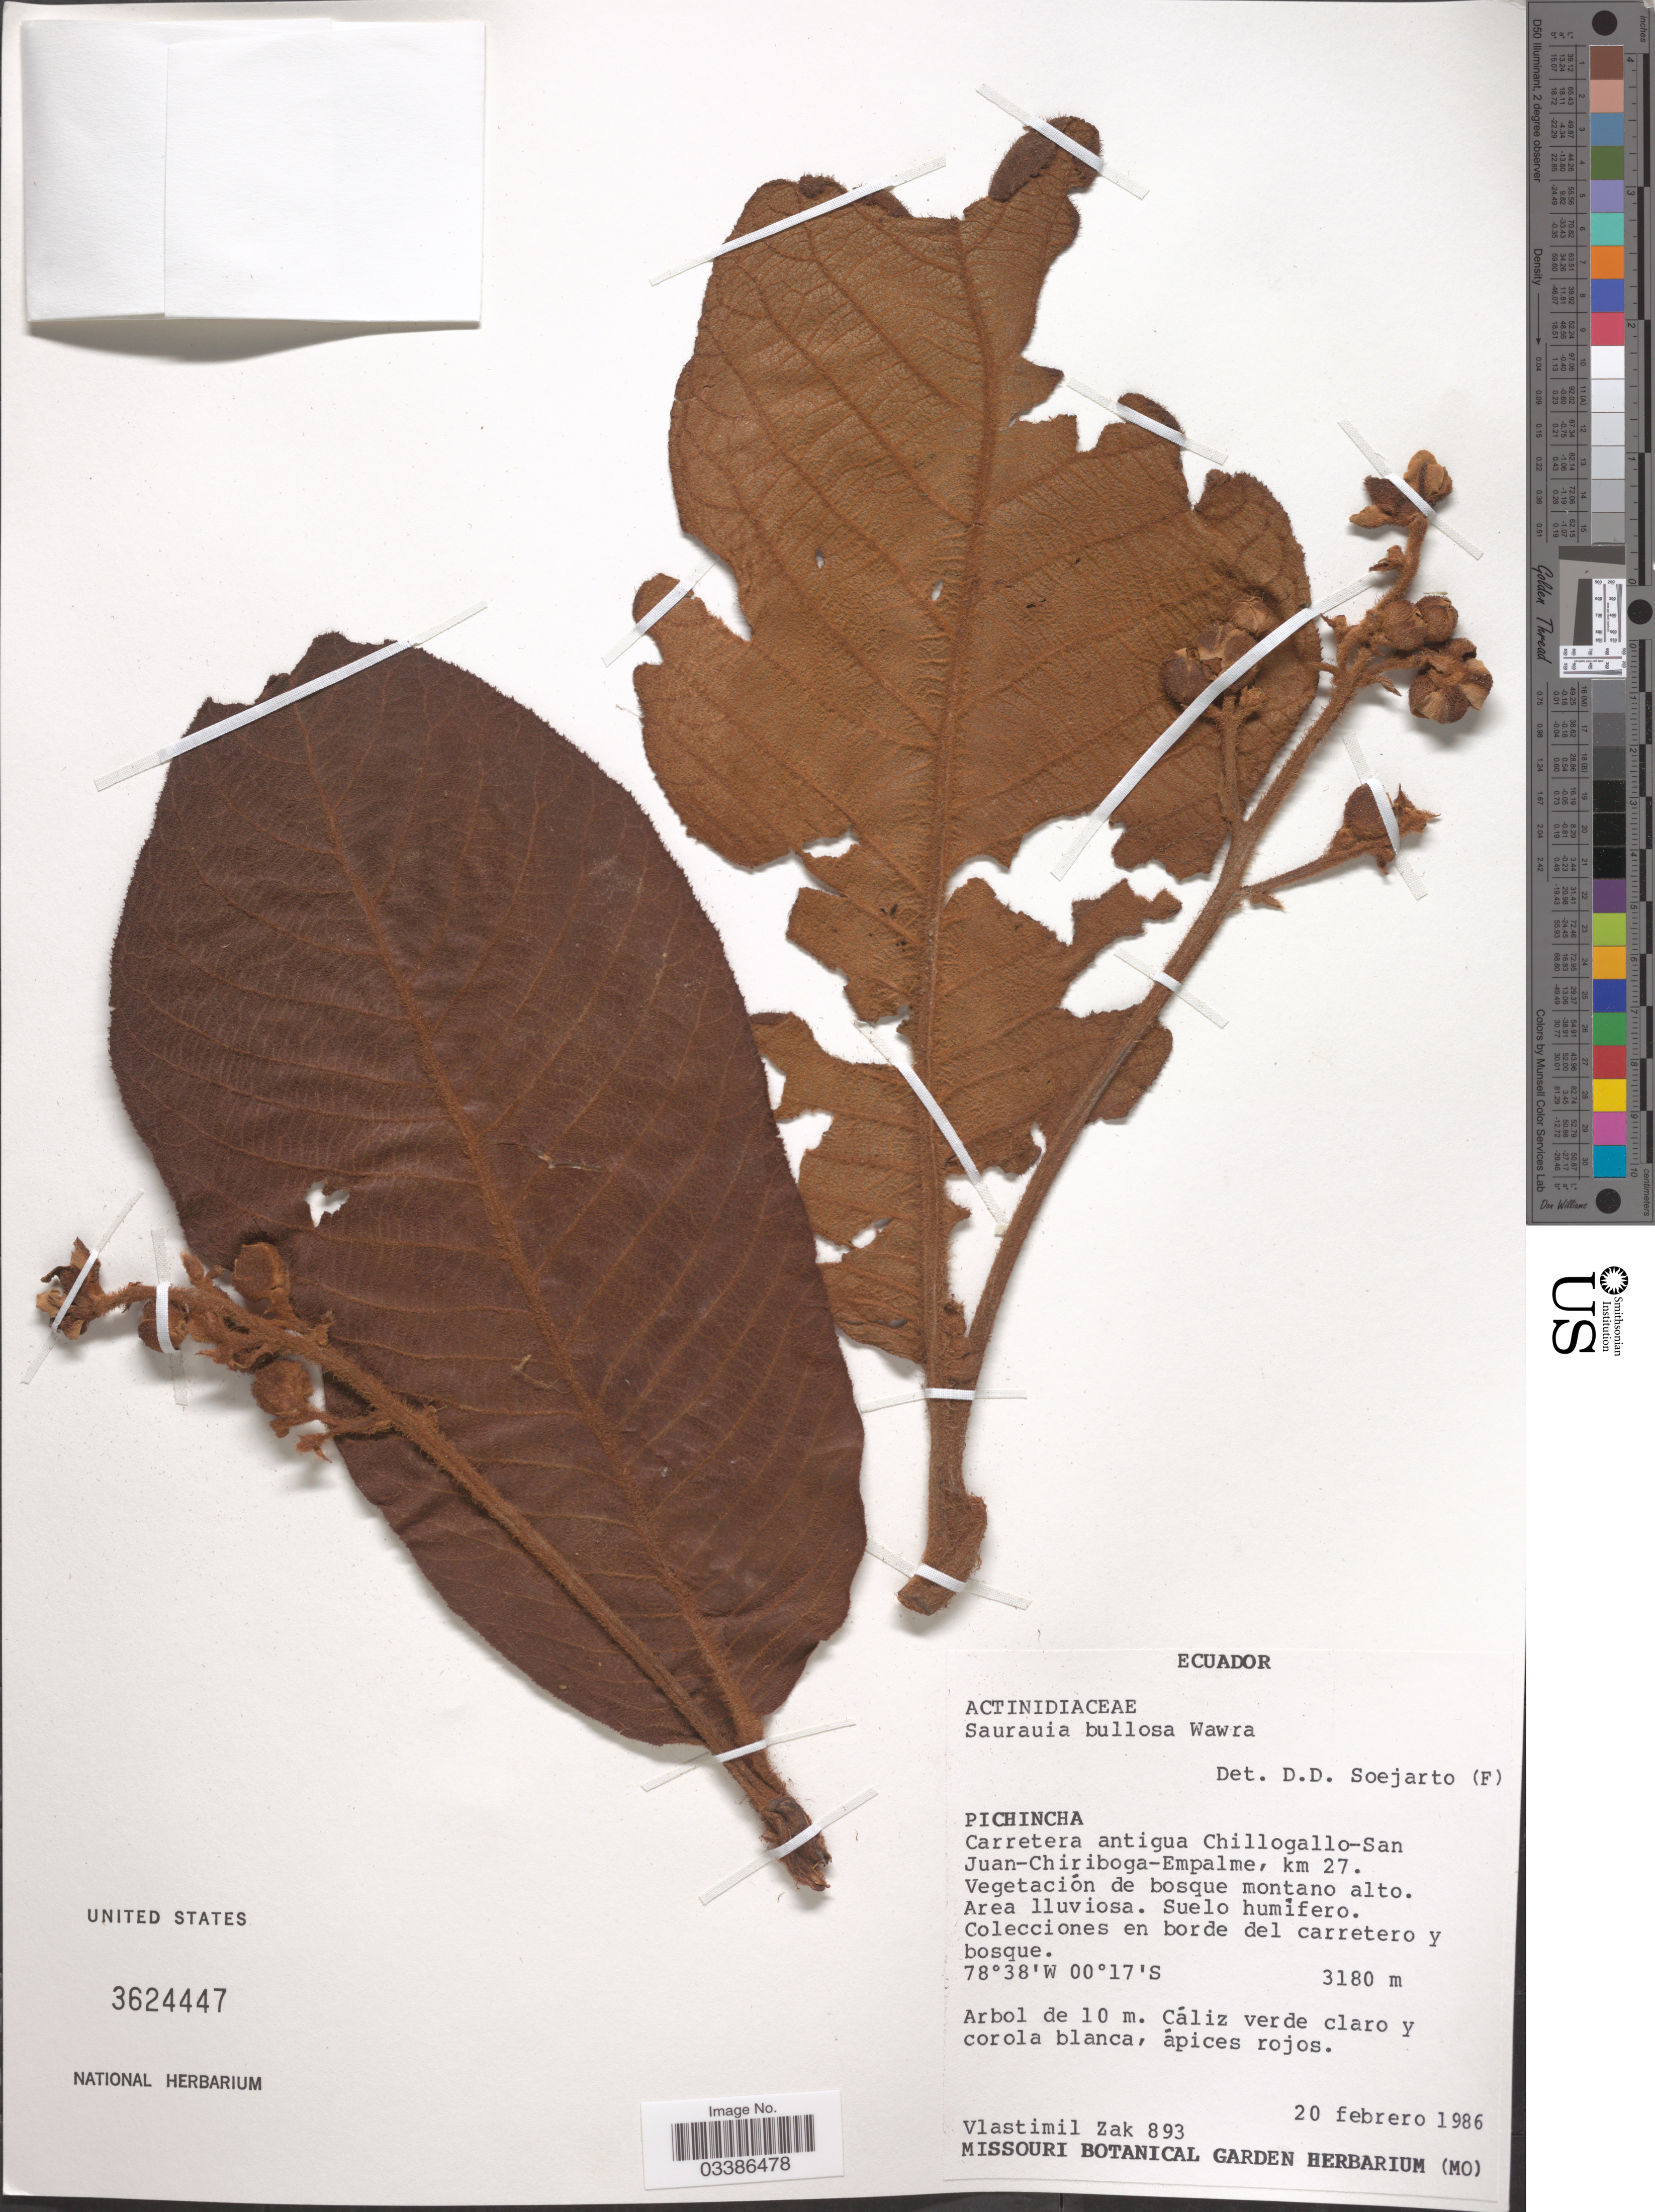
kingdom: Plantae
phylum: Tracheophyta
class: Magnoliopsida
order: Ericales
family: Actinidiaceae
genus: Saurauia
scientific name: Saurauia bullosa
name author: Wawra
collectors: V. Zak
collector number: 893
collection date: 1986-02-20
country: Ecuador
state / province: Pichincha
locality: Carretera antigua Chillogallo-San Juan-Chiriboga-Empalme, km 27.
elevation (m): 3180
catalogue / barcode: US 3624447